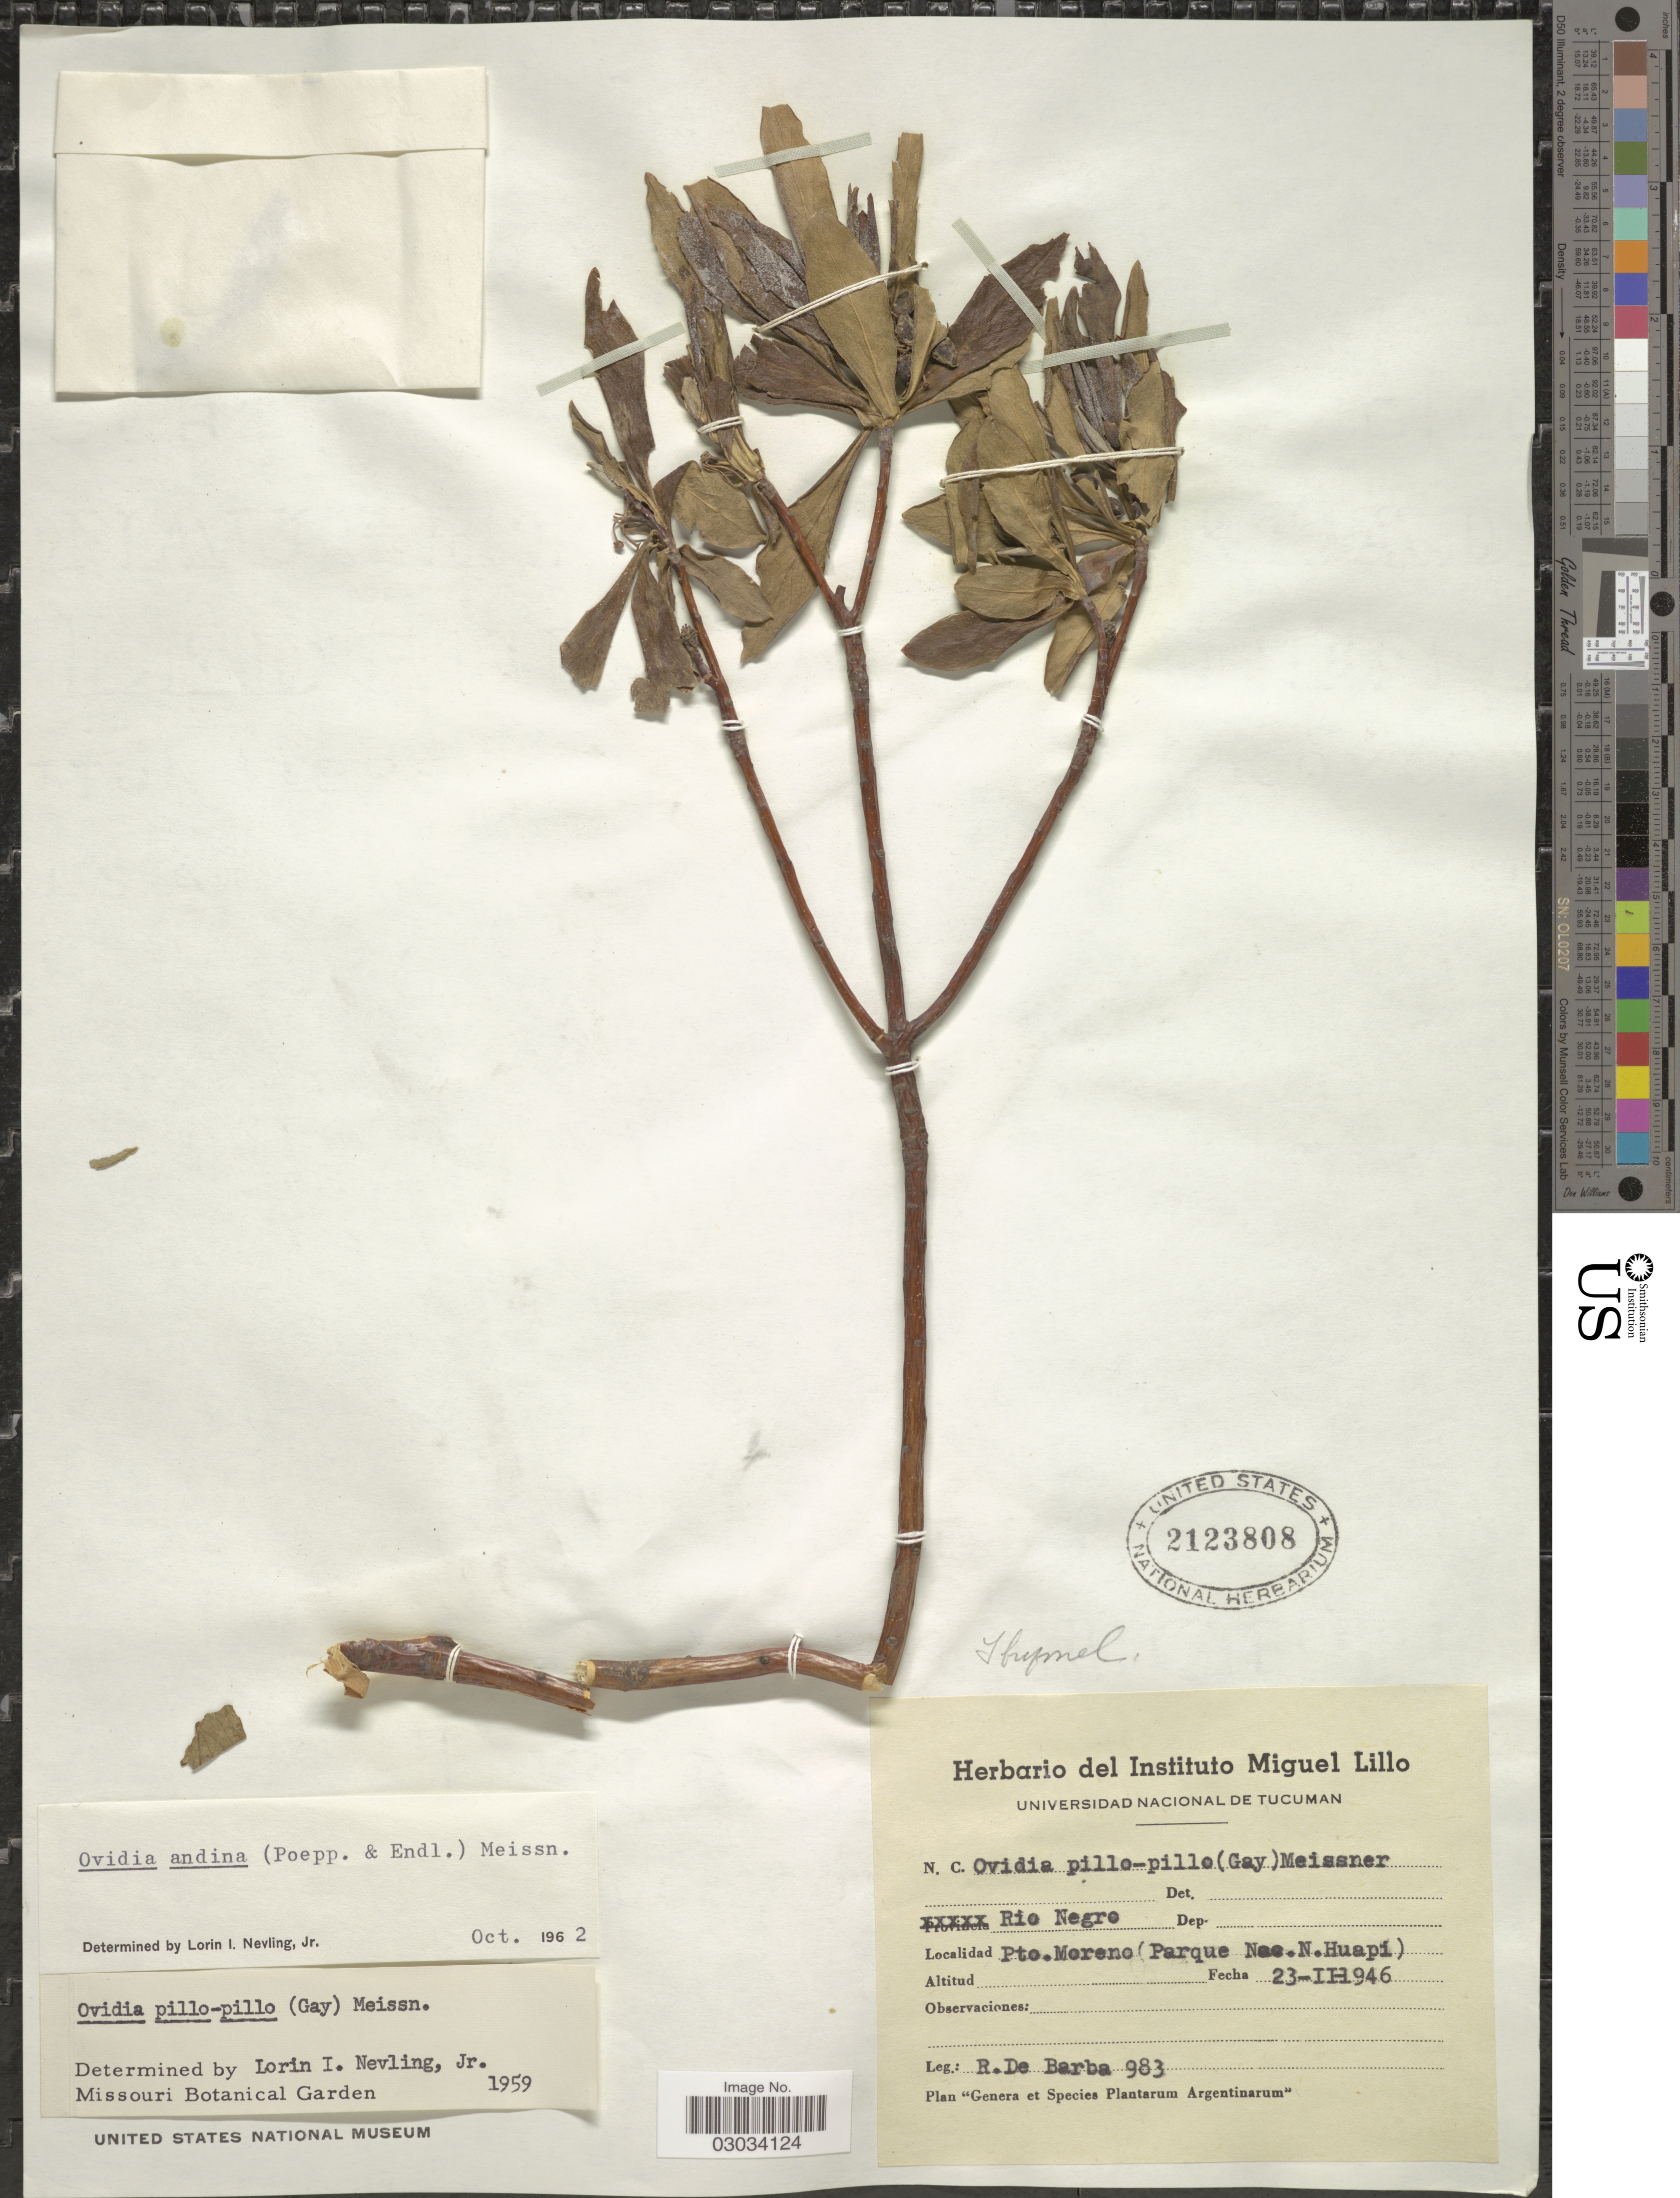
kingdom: Plantae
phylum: Tracheophyta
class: Magnoliopsida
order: Malvales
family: Thymelaeaceae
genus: Ovidia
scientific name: Ovidia andina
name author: (Poepp. & Endl.) Meisn.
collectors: R. De Barba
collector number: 983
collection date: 1946-02-23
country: Argentina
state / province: Rio Negro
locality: Pto. Moreno (Parque Nac. N. Huapi).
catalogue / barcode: US 2123808